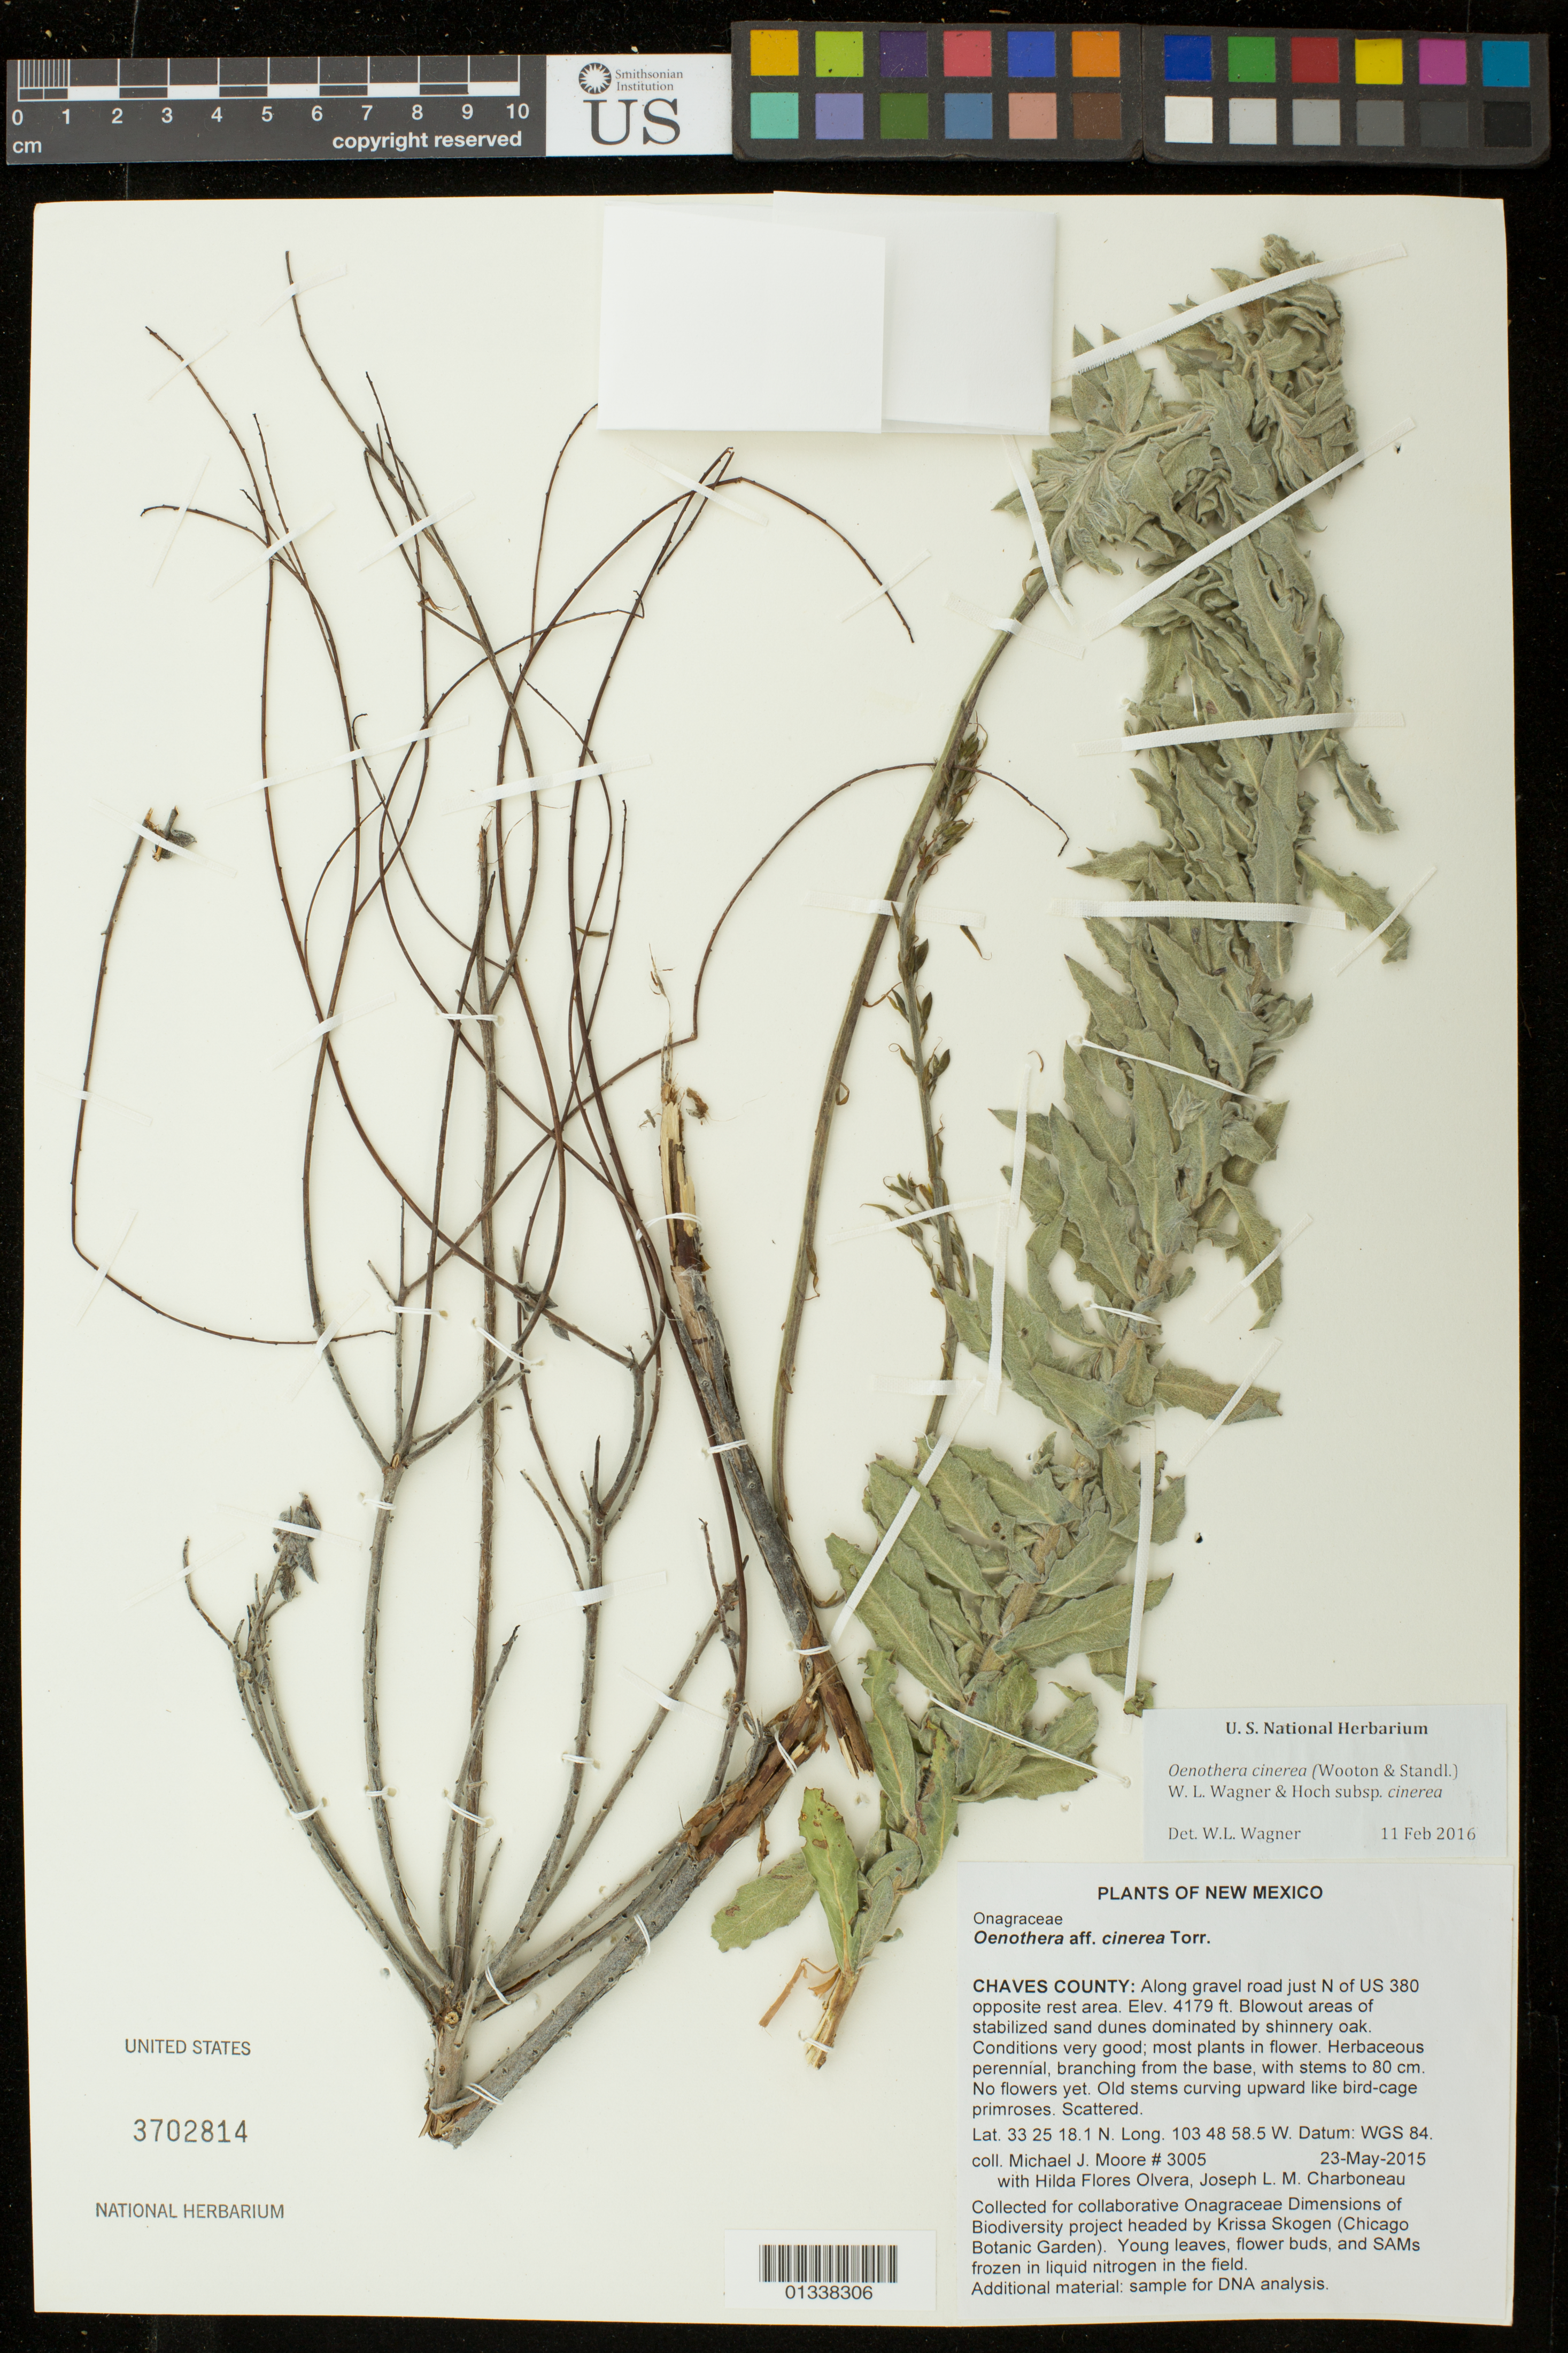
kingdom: Plantae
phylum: Tracheophyta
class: Magnoliopsida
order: Myrtales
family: Onagraceae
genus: Oenothera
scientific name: Oenothera cinerea subsp. cinerea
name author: (Wooton & Standl.) W.L. Wagner & Hoch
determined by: Wagner, W. L., (BOT), Smithsonian Institution - National Museum of Natural History (UNITED STATES)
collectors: M. J. Moore, H. Flores Olvera & J. L. M. Charboneau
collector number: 3005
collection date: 2015-05-23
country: United States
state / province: New Mexico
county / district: Chaves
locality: Along gravel road just N of US 380 opposite rest area.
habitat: Blowout areas of stabilized sand dunes dominated by shinnery oak. Conditions very good; most plants in flower.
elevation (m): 1274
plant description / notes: Collected for collaborative Onagraceae Dimensions of Biodiversity project headed by Krissa Skogen (Chicago Botanic Garden). Young leaves, flower buds, and SAMs frozen in liquid nitrogen in the field.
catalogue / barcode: US 3702814